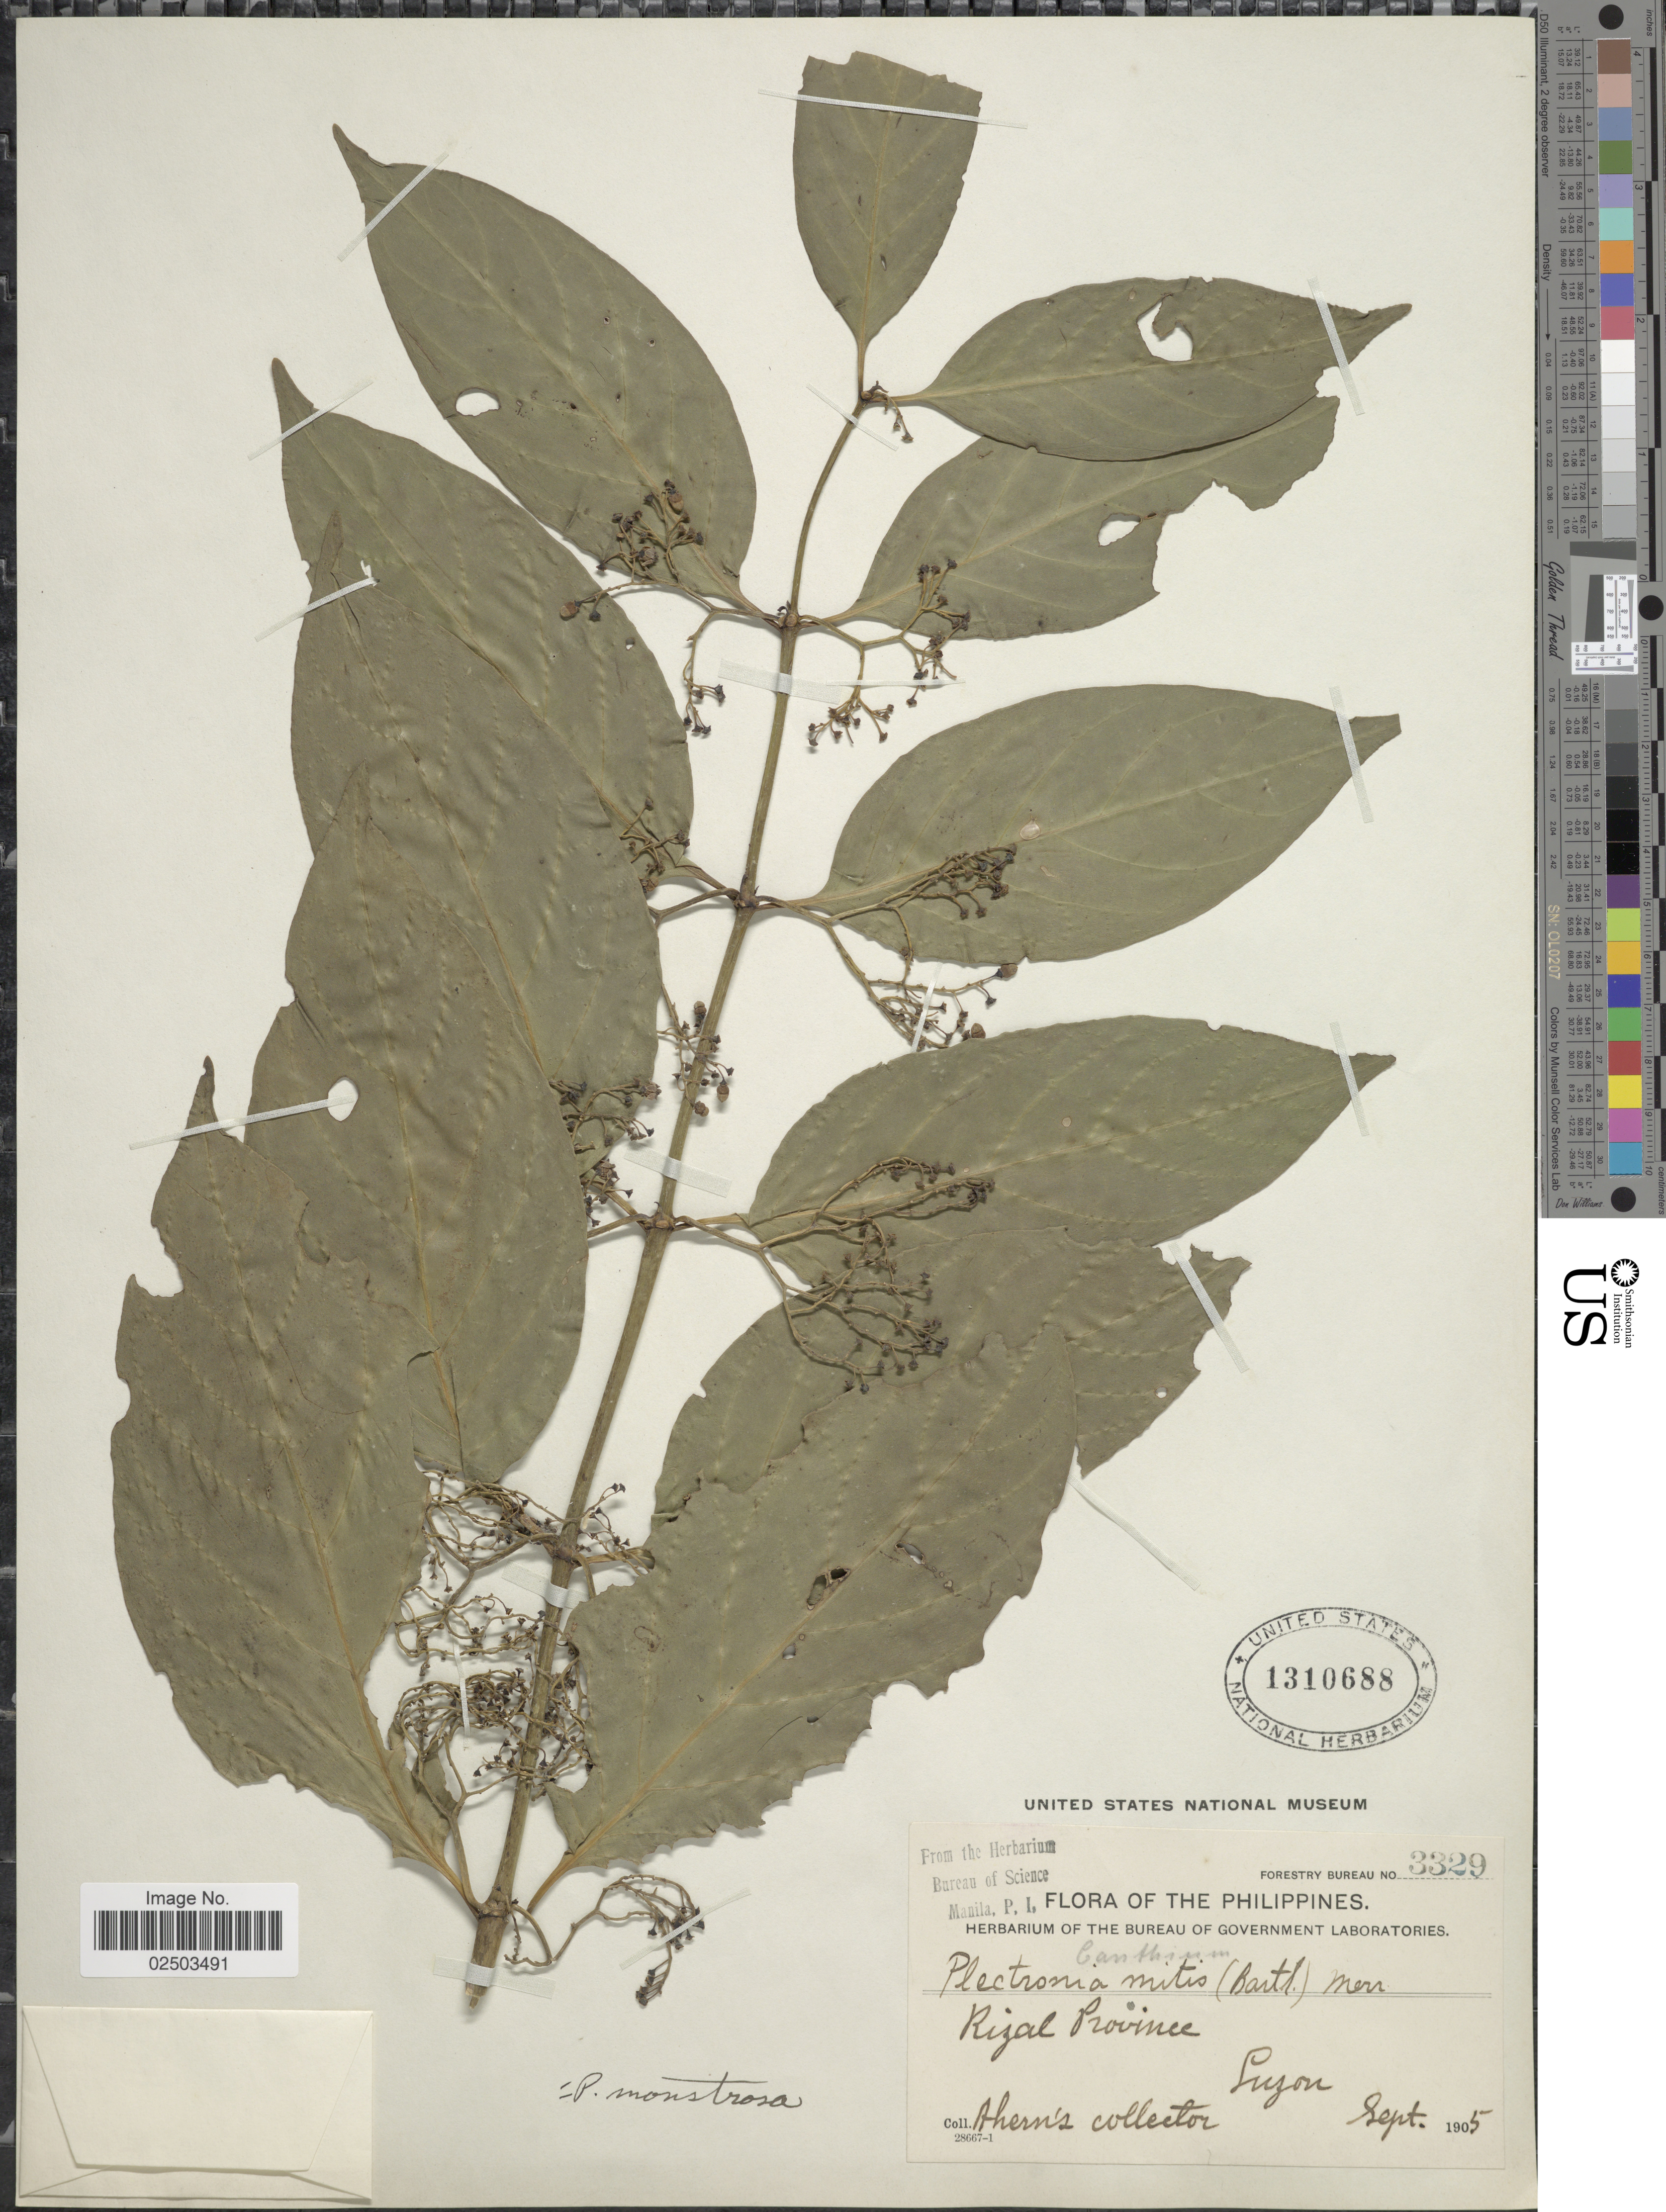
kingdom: Plantae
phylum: Tracheophyta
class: Magnoliopsida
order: Gentianales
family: Rubiaceae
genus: Canthium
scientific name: Canthium monstrosum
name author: (A. Rich.) Merr.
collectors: Ahern's collector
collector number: Forestry Bureau 3329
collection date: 1905-09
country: Philippines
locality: Rizal Province, Luzon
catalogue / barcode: US 1310688